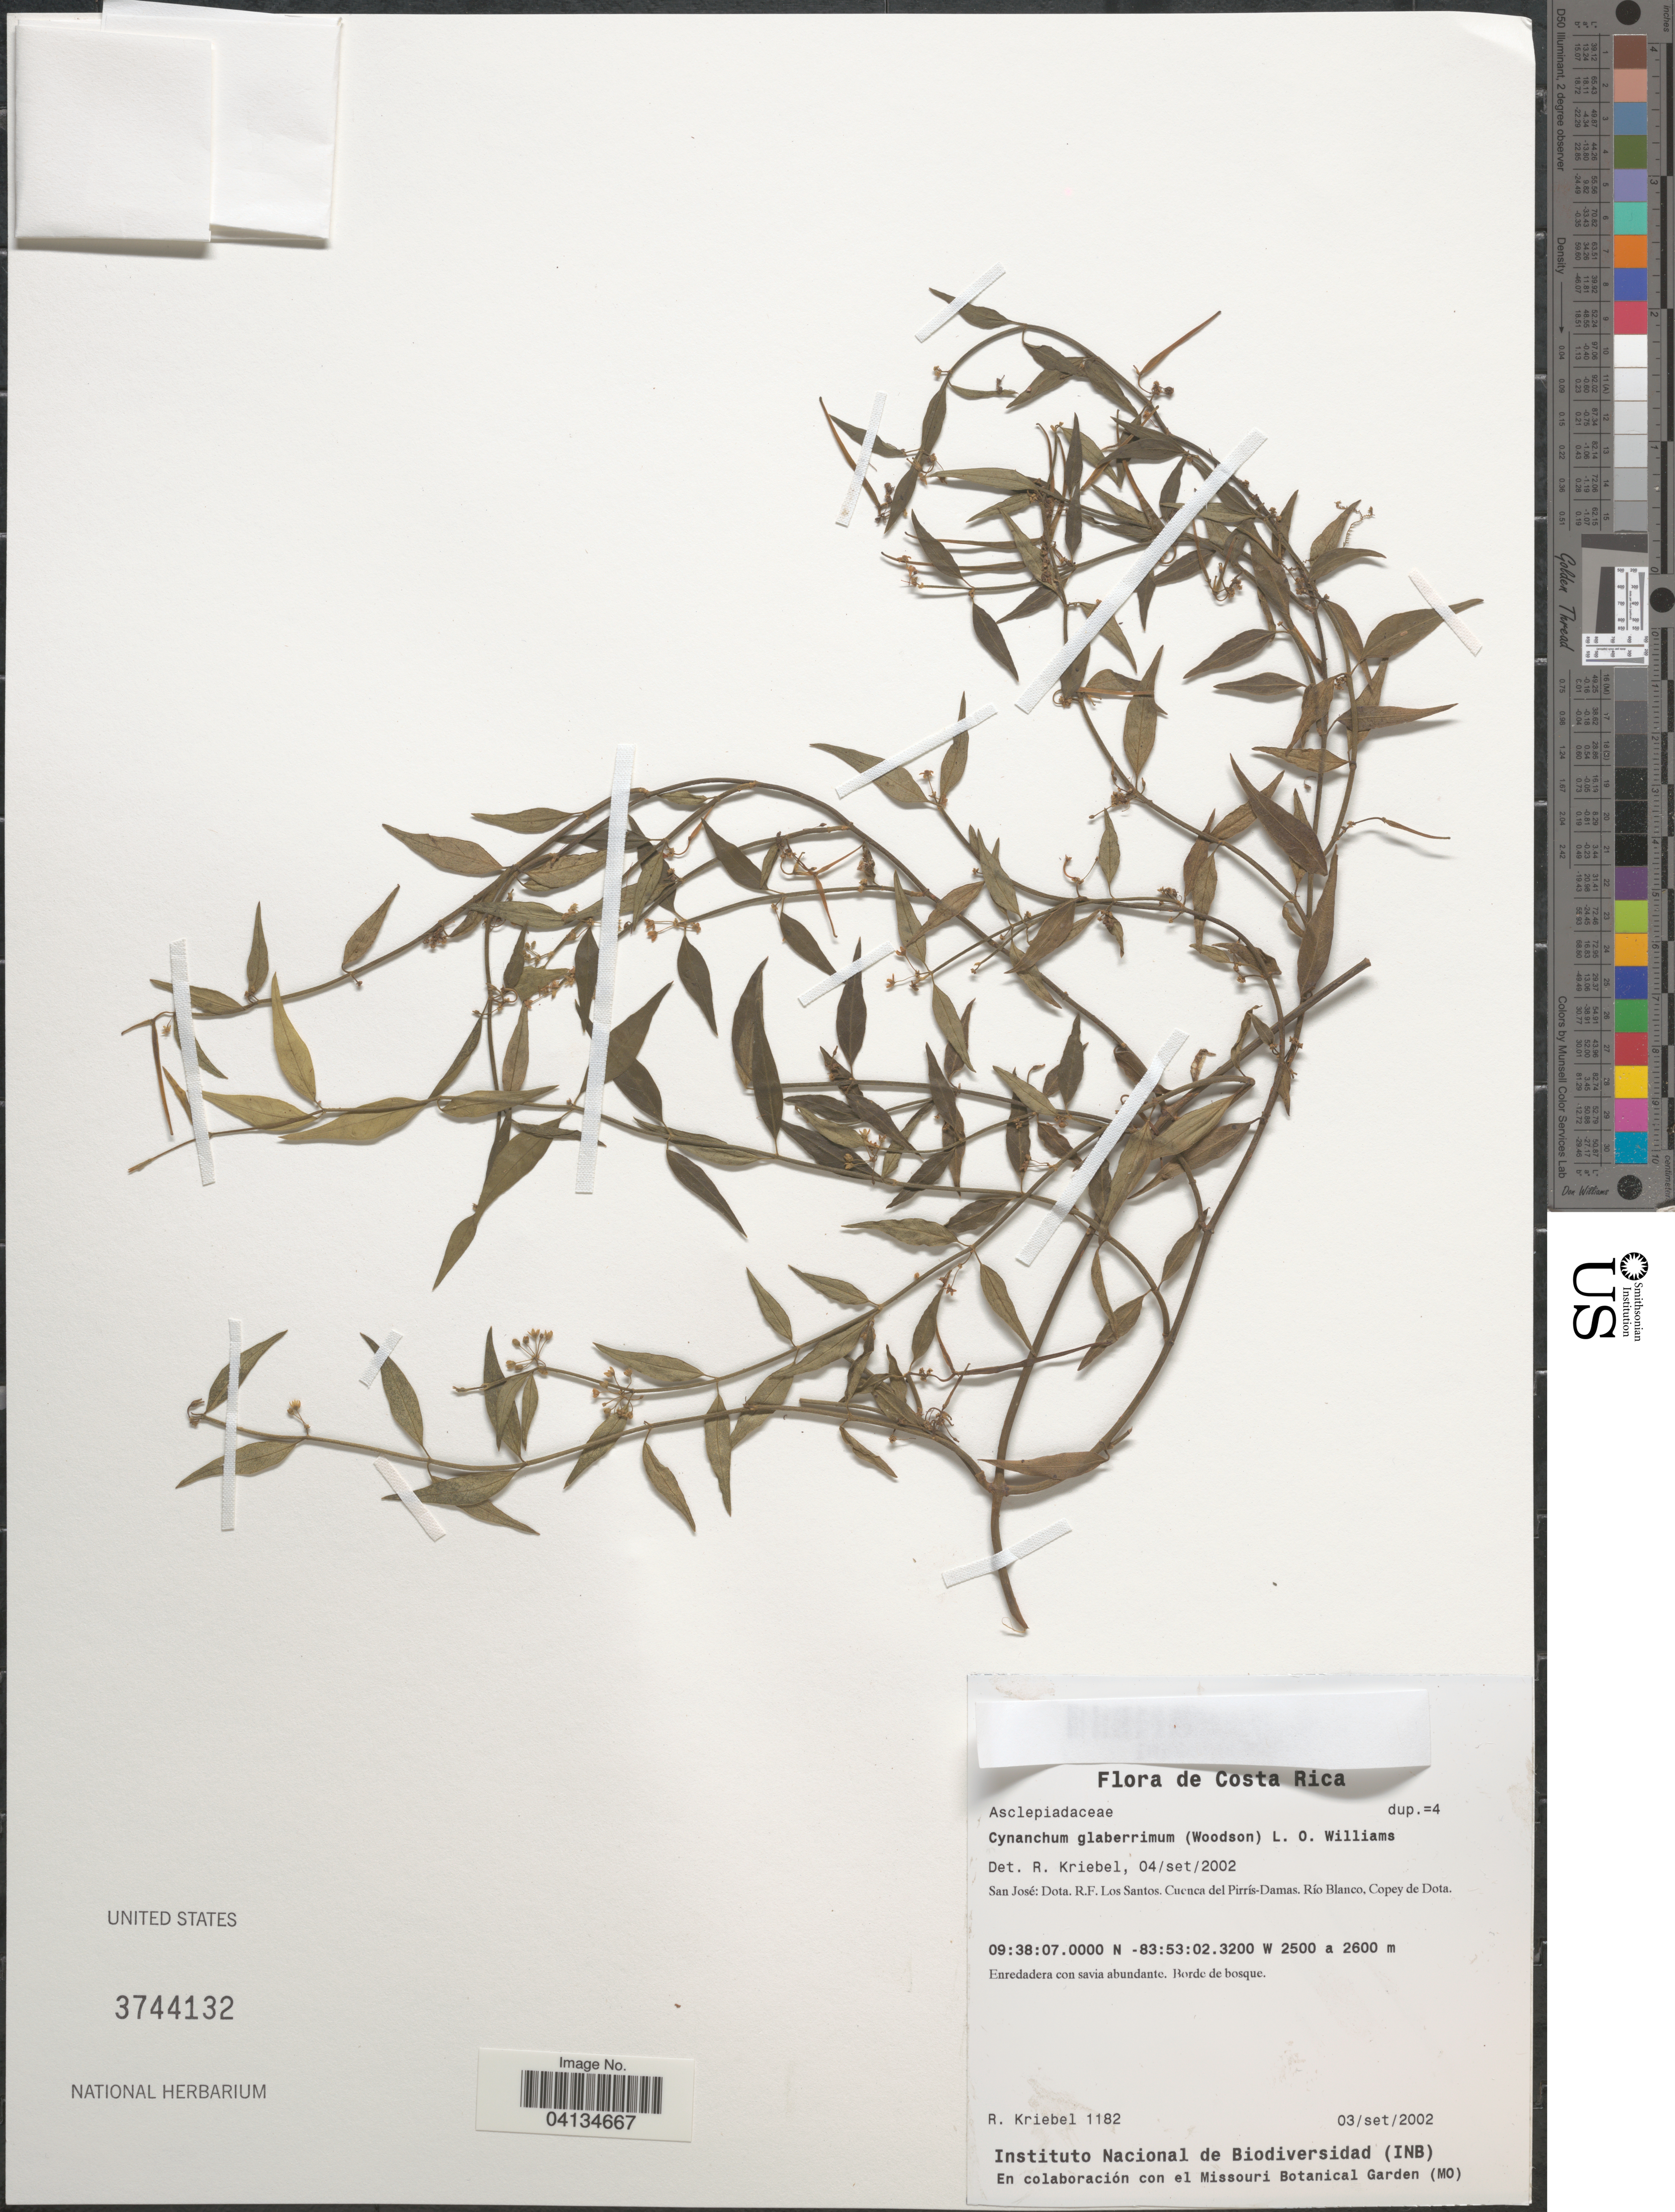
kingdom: Plantae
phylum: Tracheophyta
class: Magnoliopsida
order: Gentianales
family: Apocynaceae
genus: Orthosia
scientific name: Orthosia glaberrima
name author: (Woodson) W.D. Stevens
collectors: R. Kriebel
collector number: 1182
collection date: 2002-09-03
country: Costa Rica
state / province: San José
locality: Dota. R.F. Los Santos. Cuenca del Pirrís-Damas. Río Blanco, Copey de Dota.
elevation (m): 2500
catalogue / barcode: US 3744132